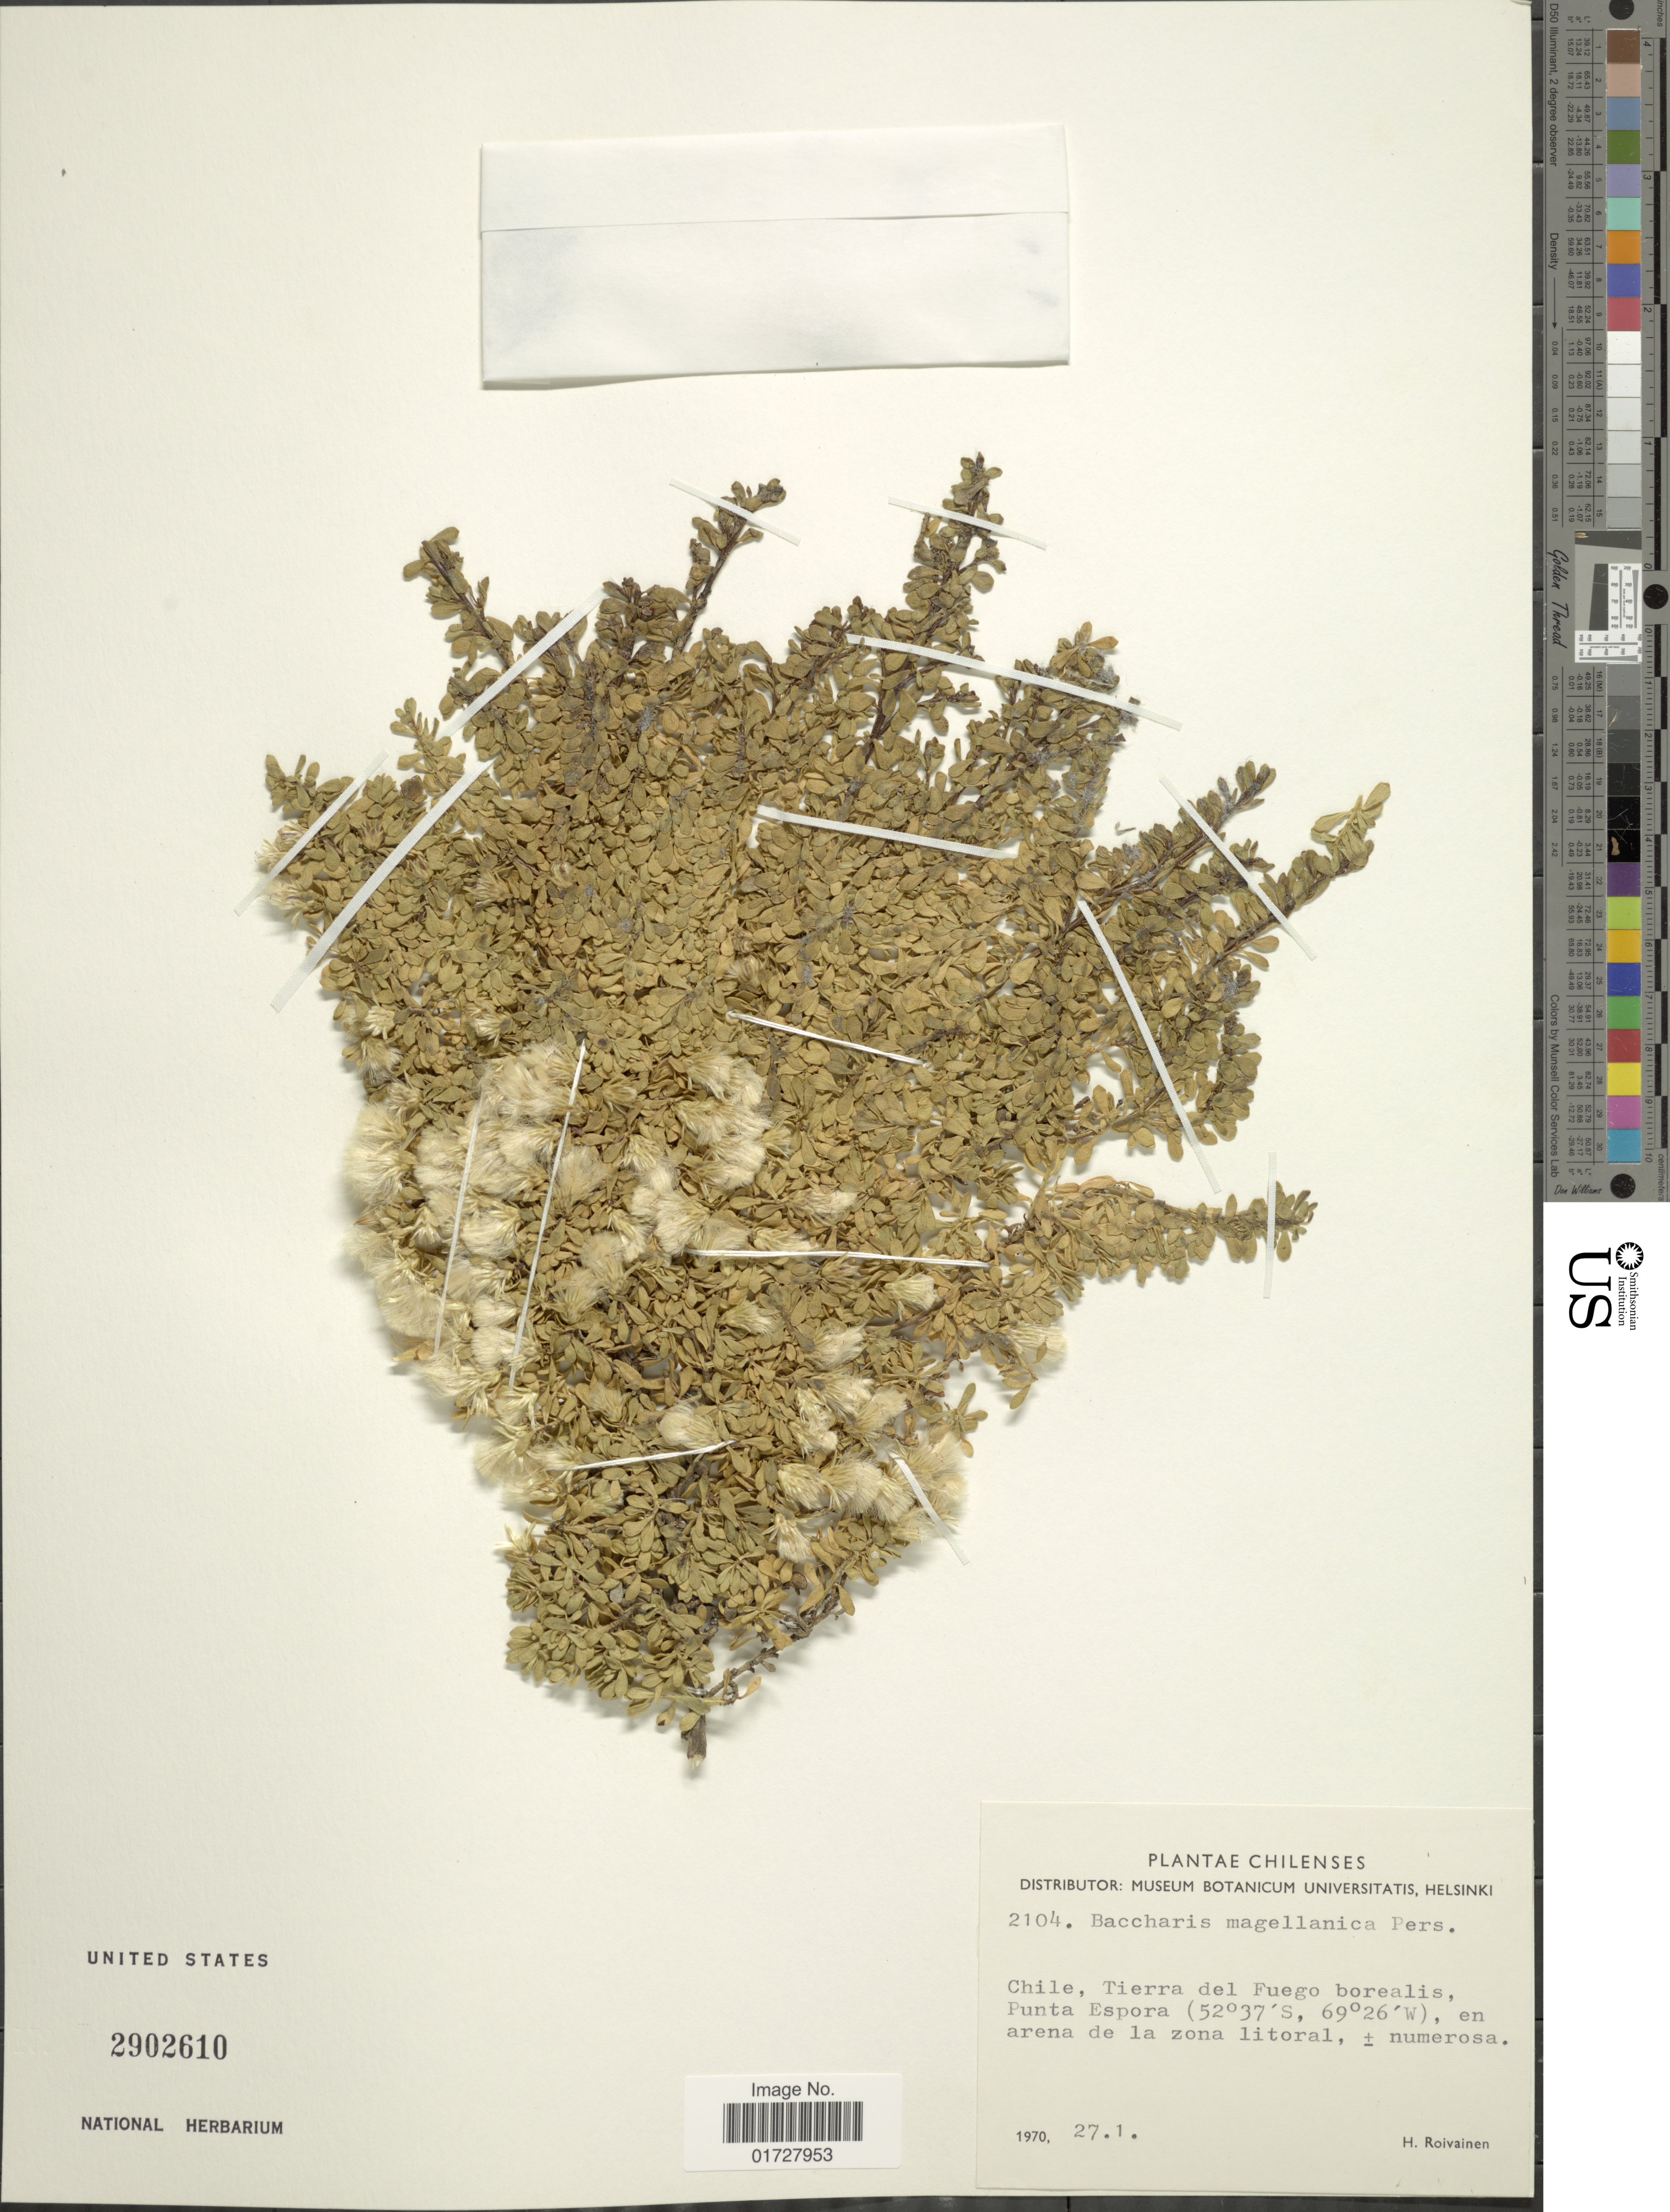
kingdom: Plantae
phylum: Tracheophyta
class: Magnoliopsida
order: Asterales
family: Asteraceae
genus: Baccharis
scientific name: Baccharis tricuneata var. magellanica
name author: (Lam.) Cuatrec.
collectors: H. Roivainen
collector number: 2104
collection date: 1970-01-27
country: Argentina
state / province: Tierra del Fuego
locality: Punta Espora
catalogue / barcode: US 2902610